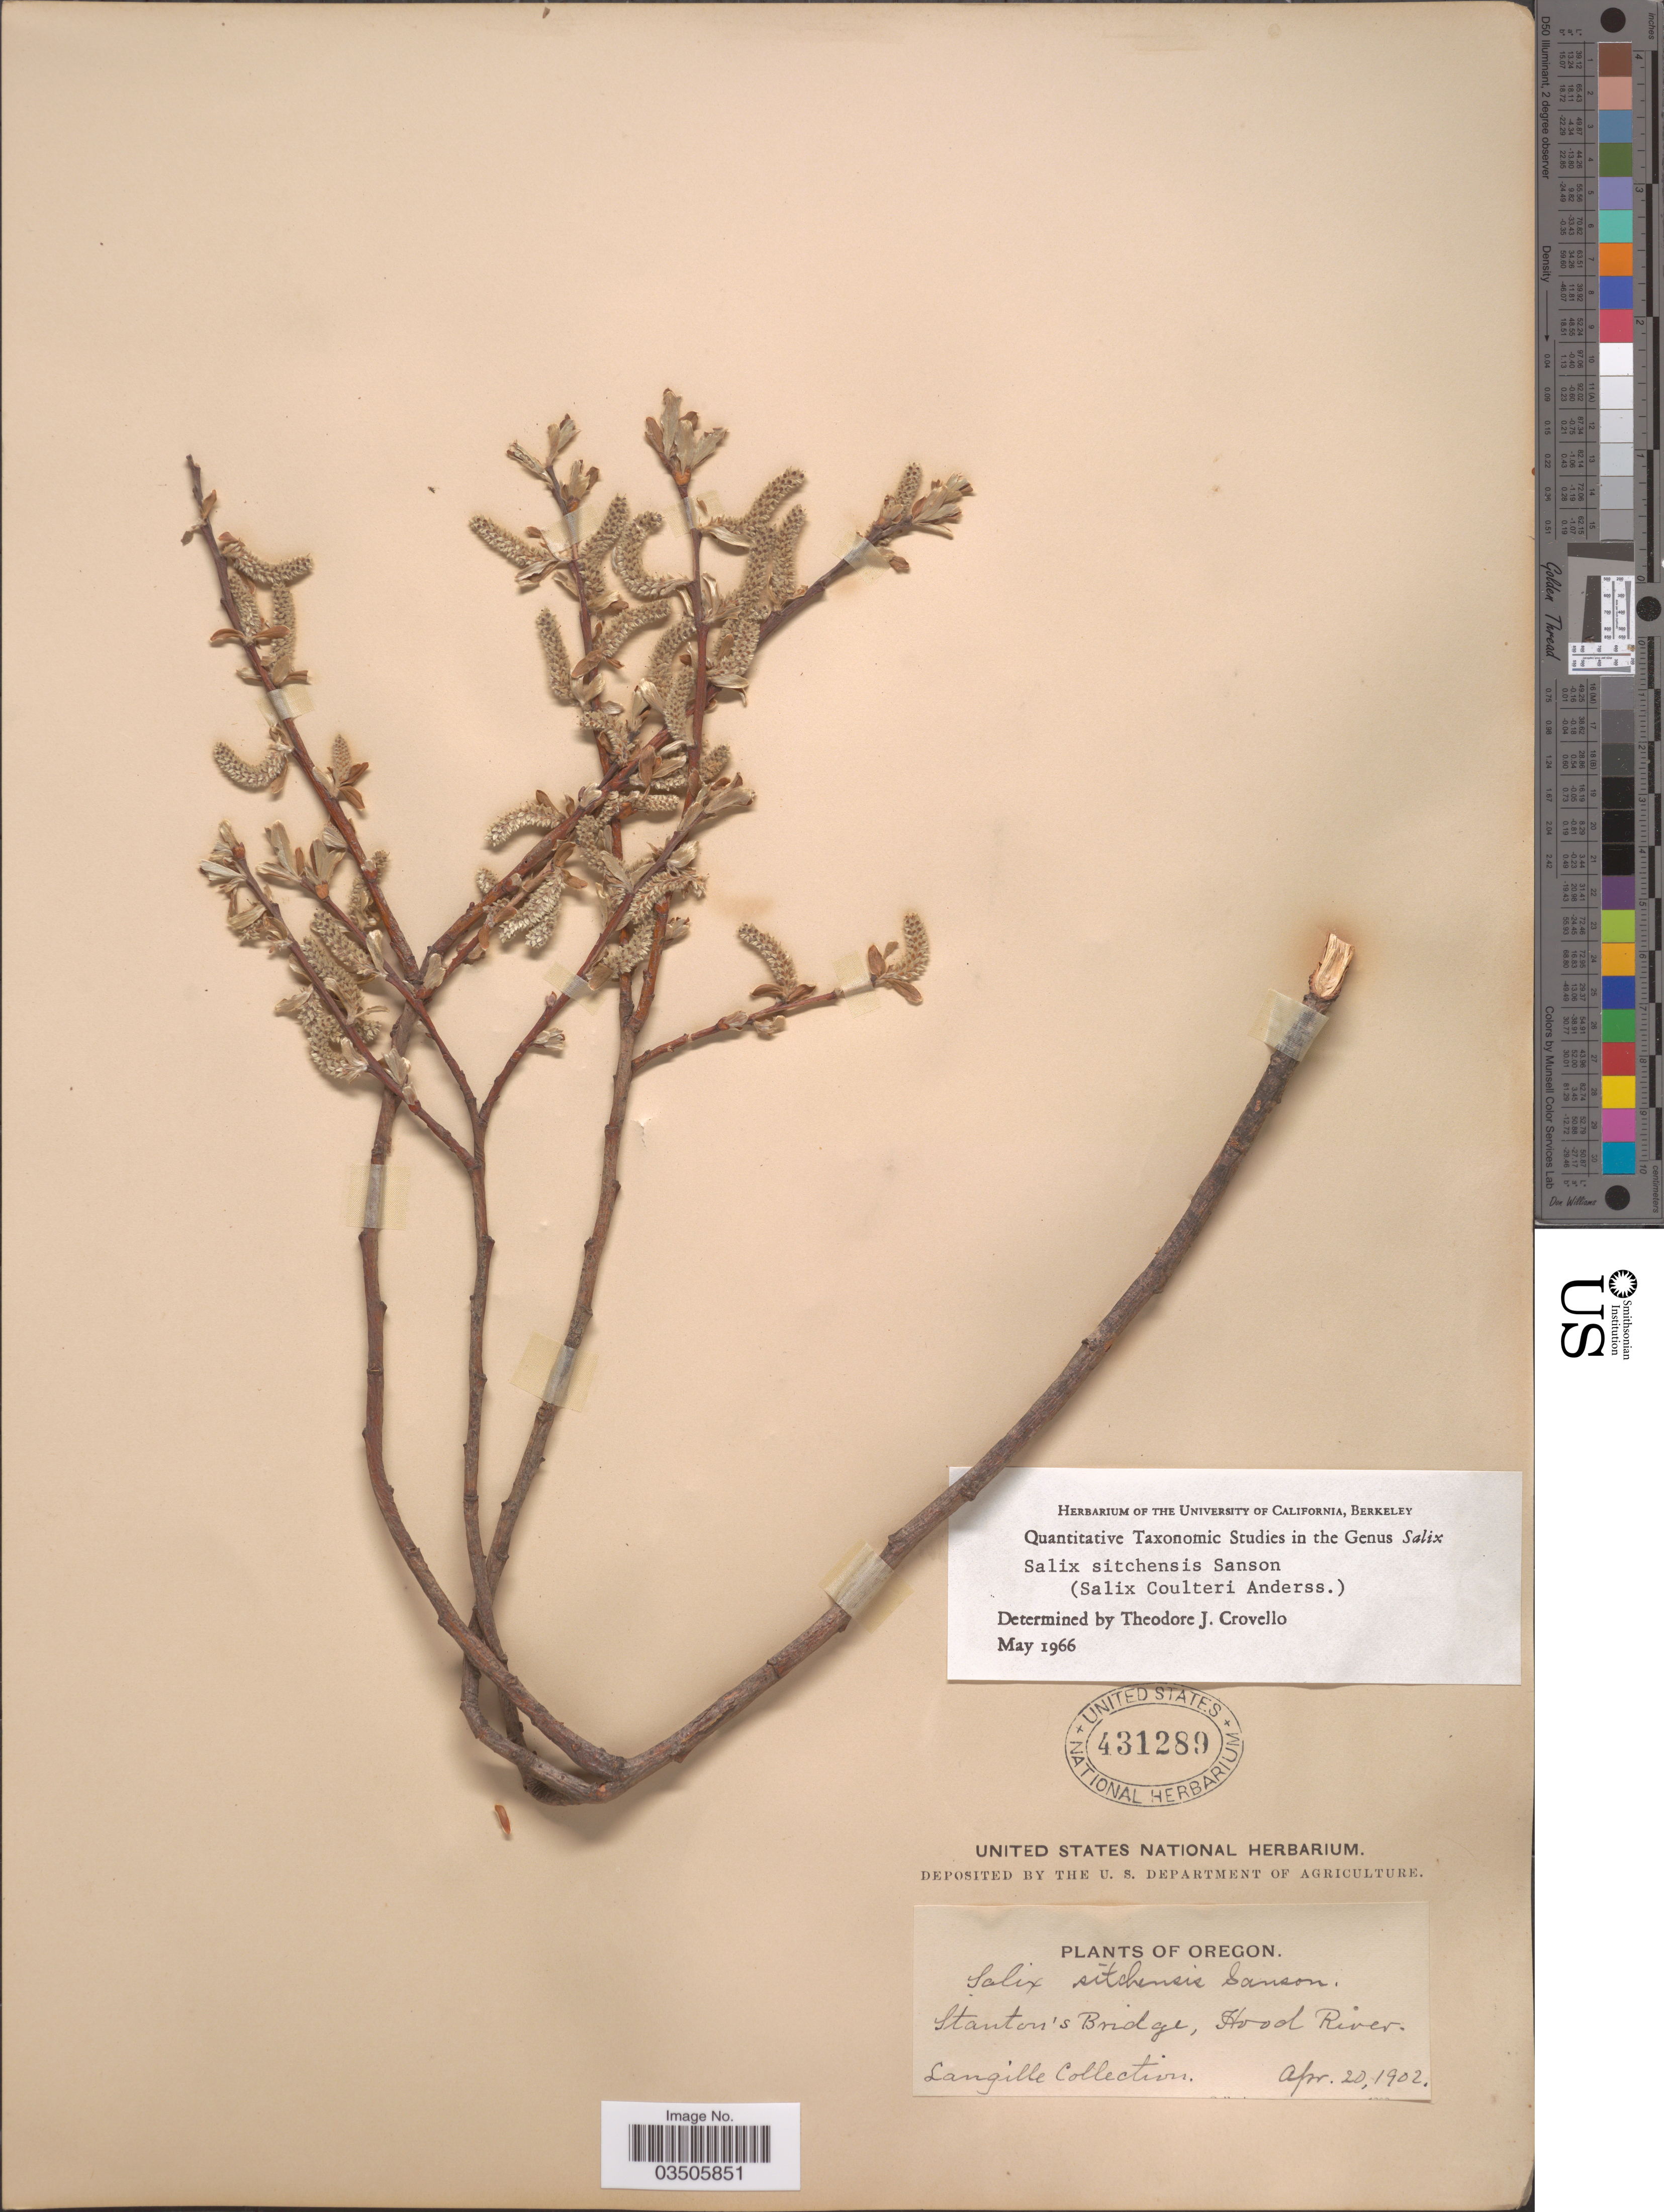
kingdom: Plantae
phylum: Tracheophyta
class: Magnoliopsida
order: Malpighiales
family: Salicaceae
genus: Salix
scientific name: Salix sitchensis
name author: Sanson ex Bong.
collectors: H. Langille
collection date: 1902-04-20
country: United States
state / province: Oregon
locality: Stanton's Bridge, Hood River.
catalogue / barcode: US 431289